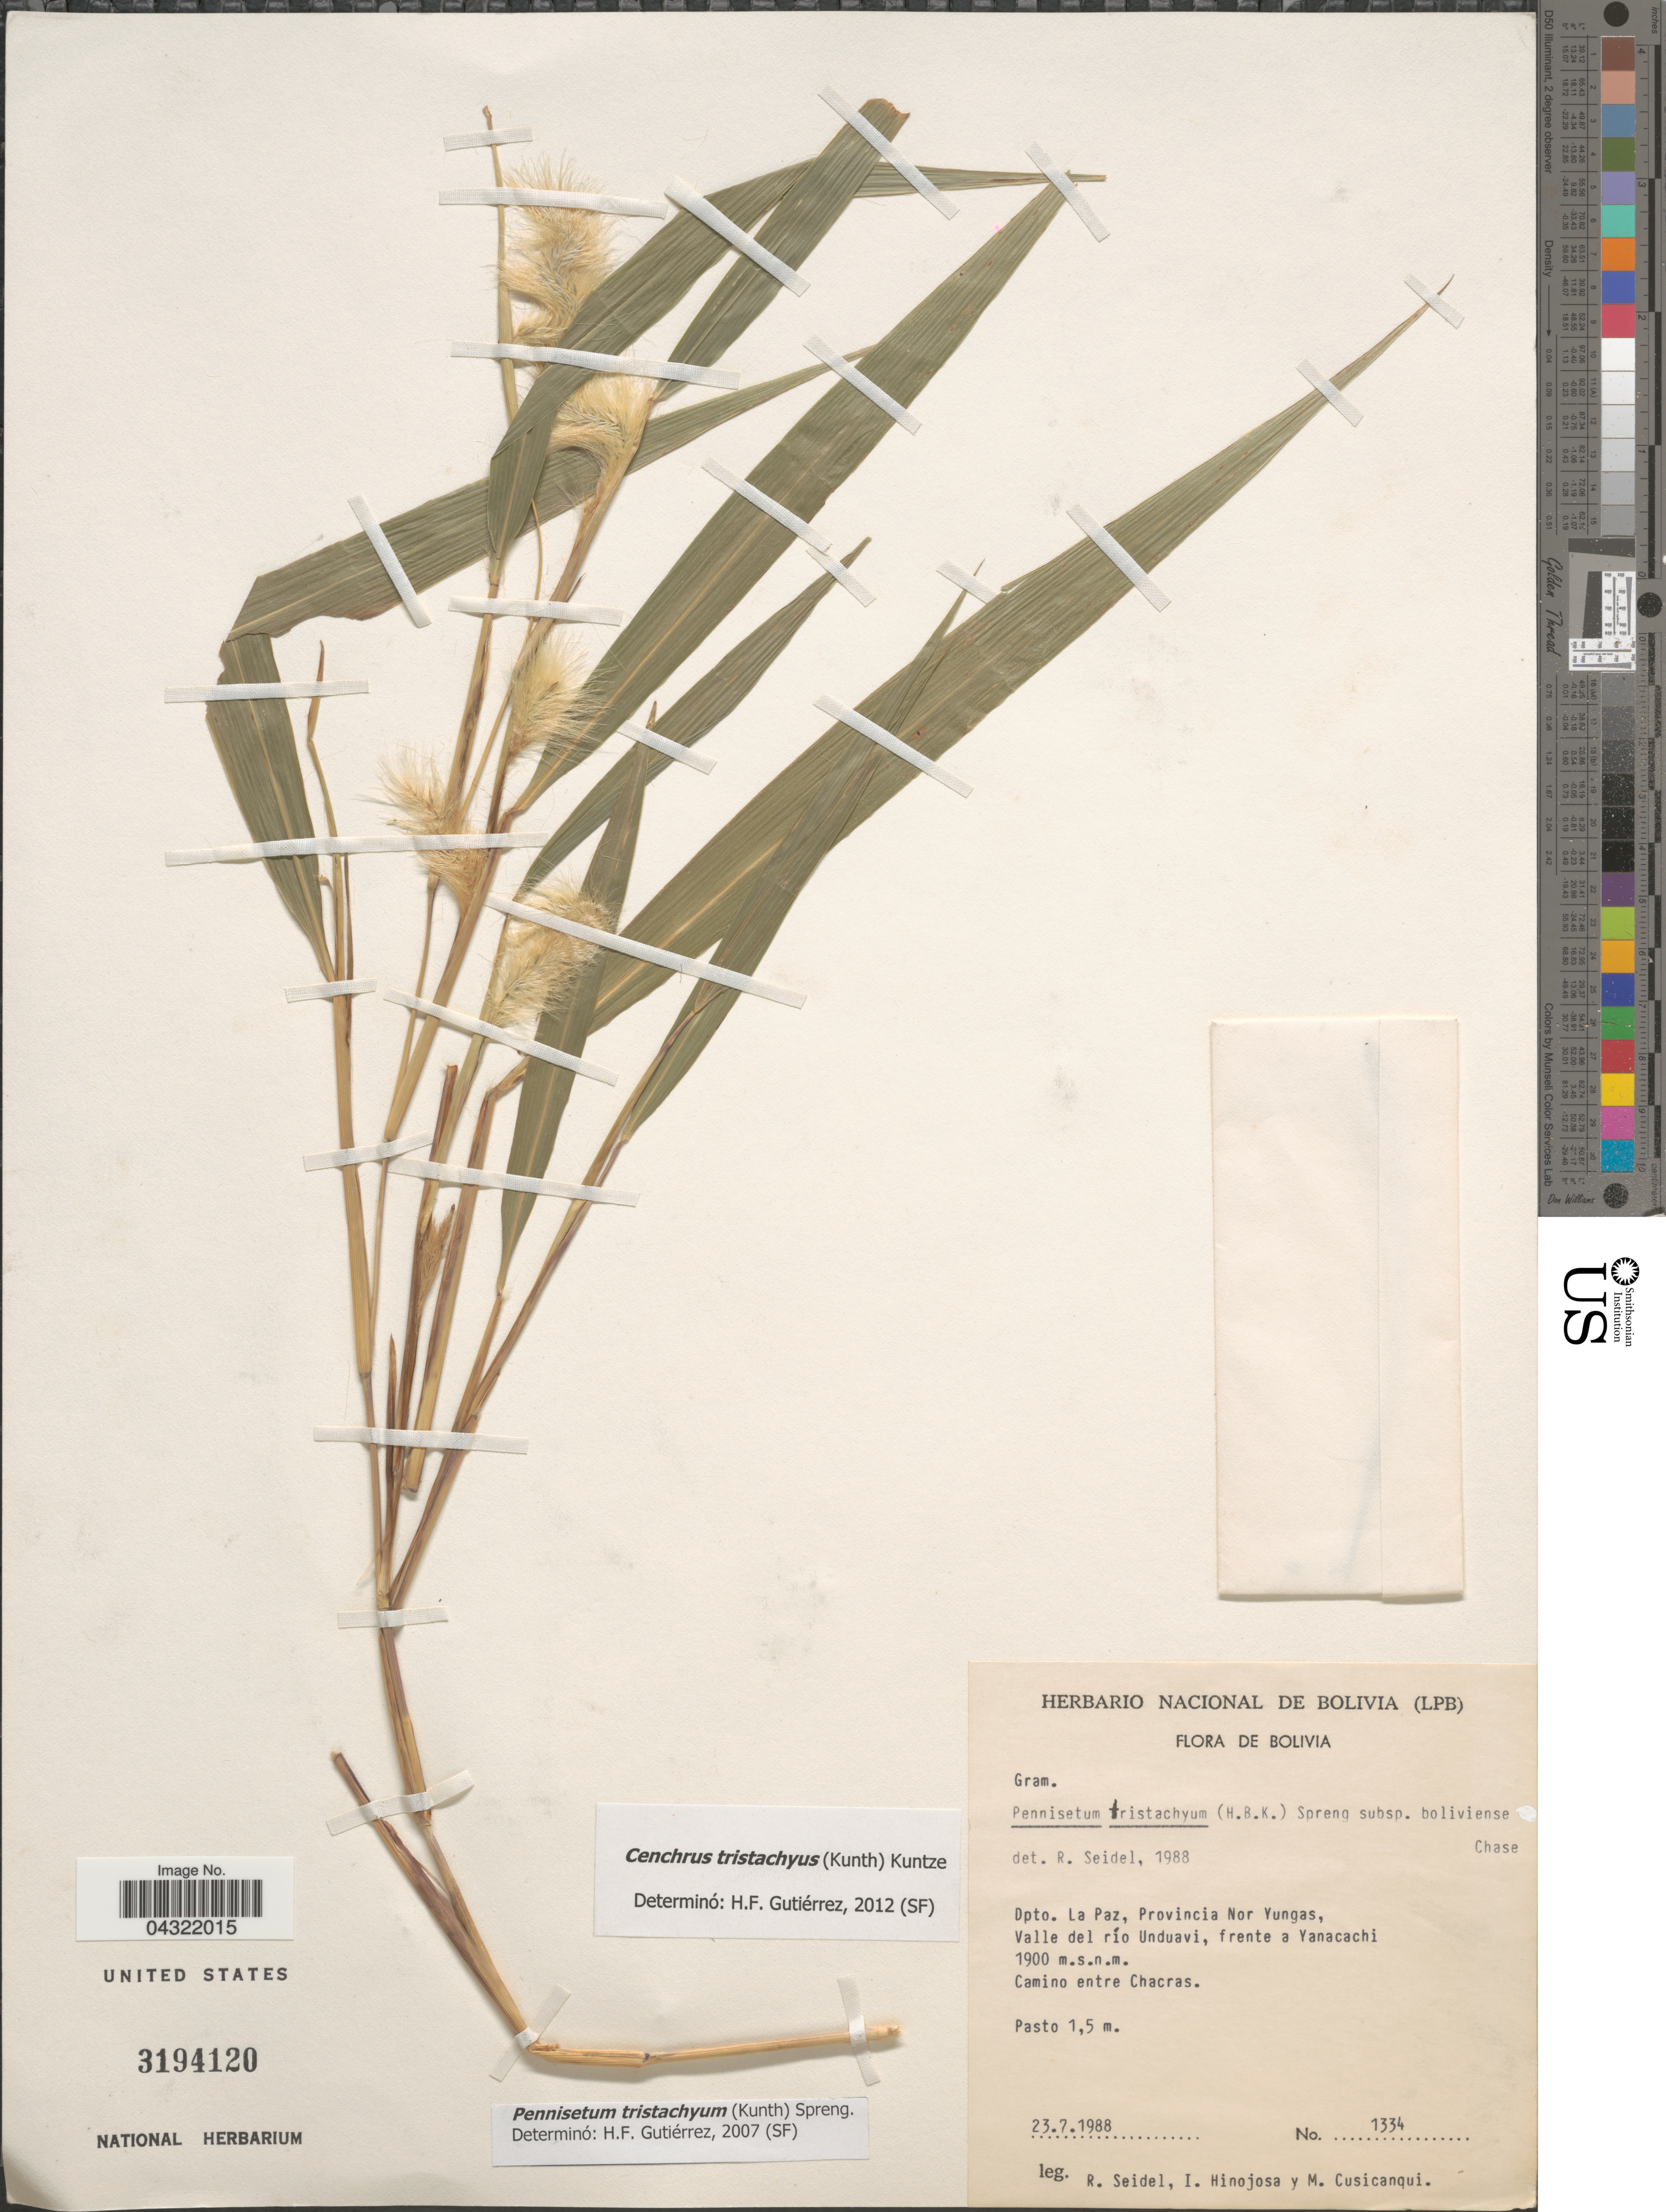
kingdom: Plantae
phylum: Tracheophyta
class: Liliopsida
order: Poales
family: Poaceae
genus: Cenchrus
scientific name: Cenchrus tristachyus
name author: (Kunth) Kuntze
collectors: R. Seidel, I. Hinojosa & M. Cusicanqui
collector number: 1334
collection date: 1988-07-23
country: Bolivia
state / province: La Paz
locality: Dpto. La Paz, Provincia Nor Yungas. Valle del río Unduavi, frente a Yanacachi. Camino entre Chacras.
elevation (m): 1900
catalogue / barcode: US 3194120